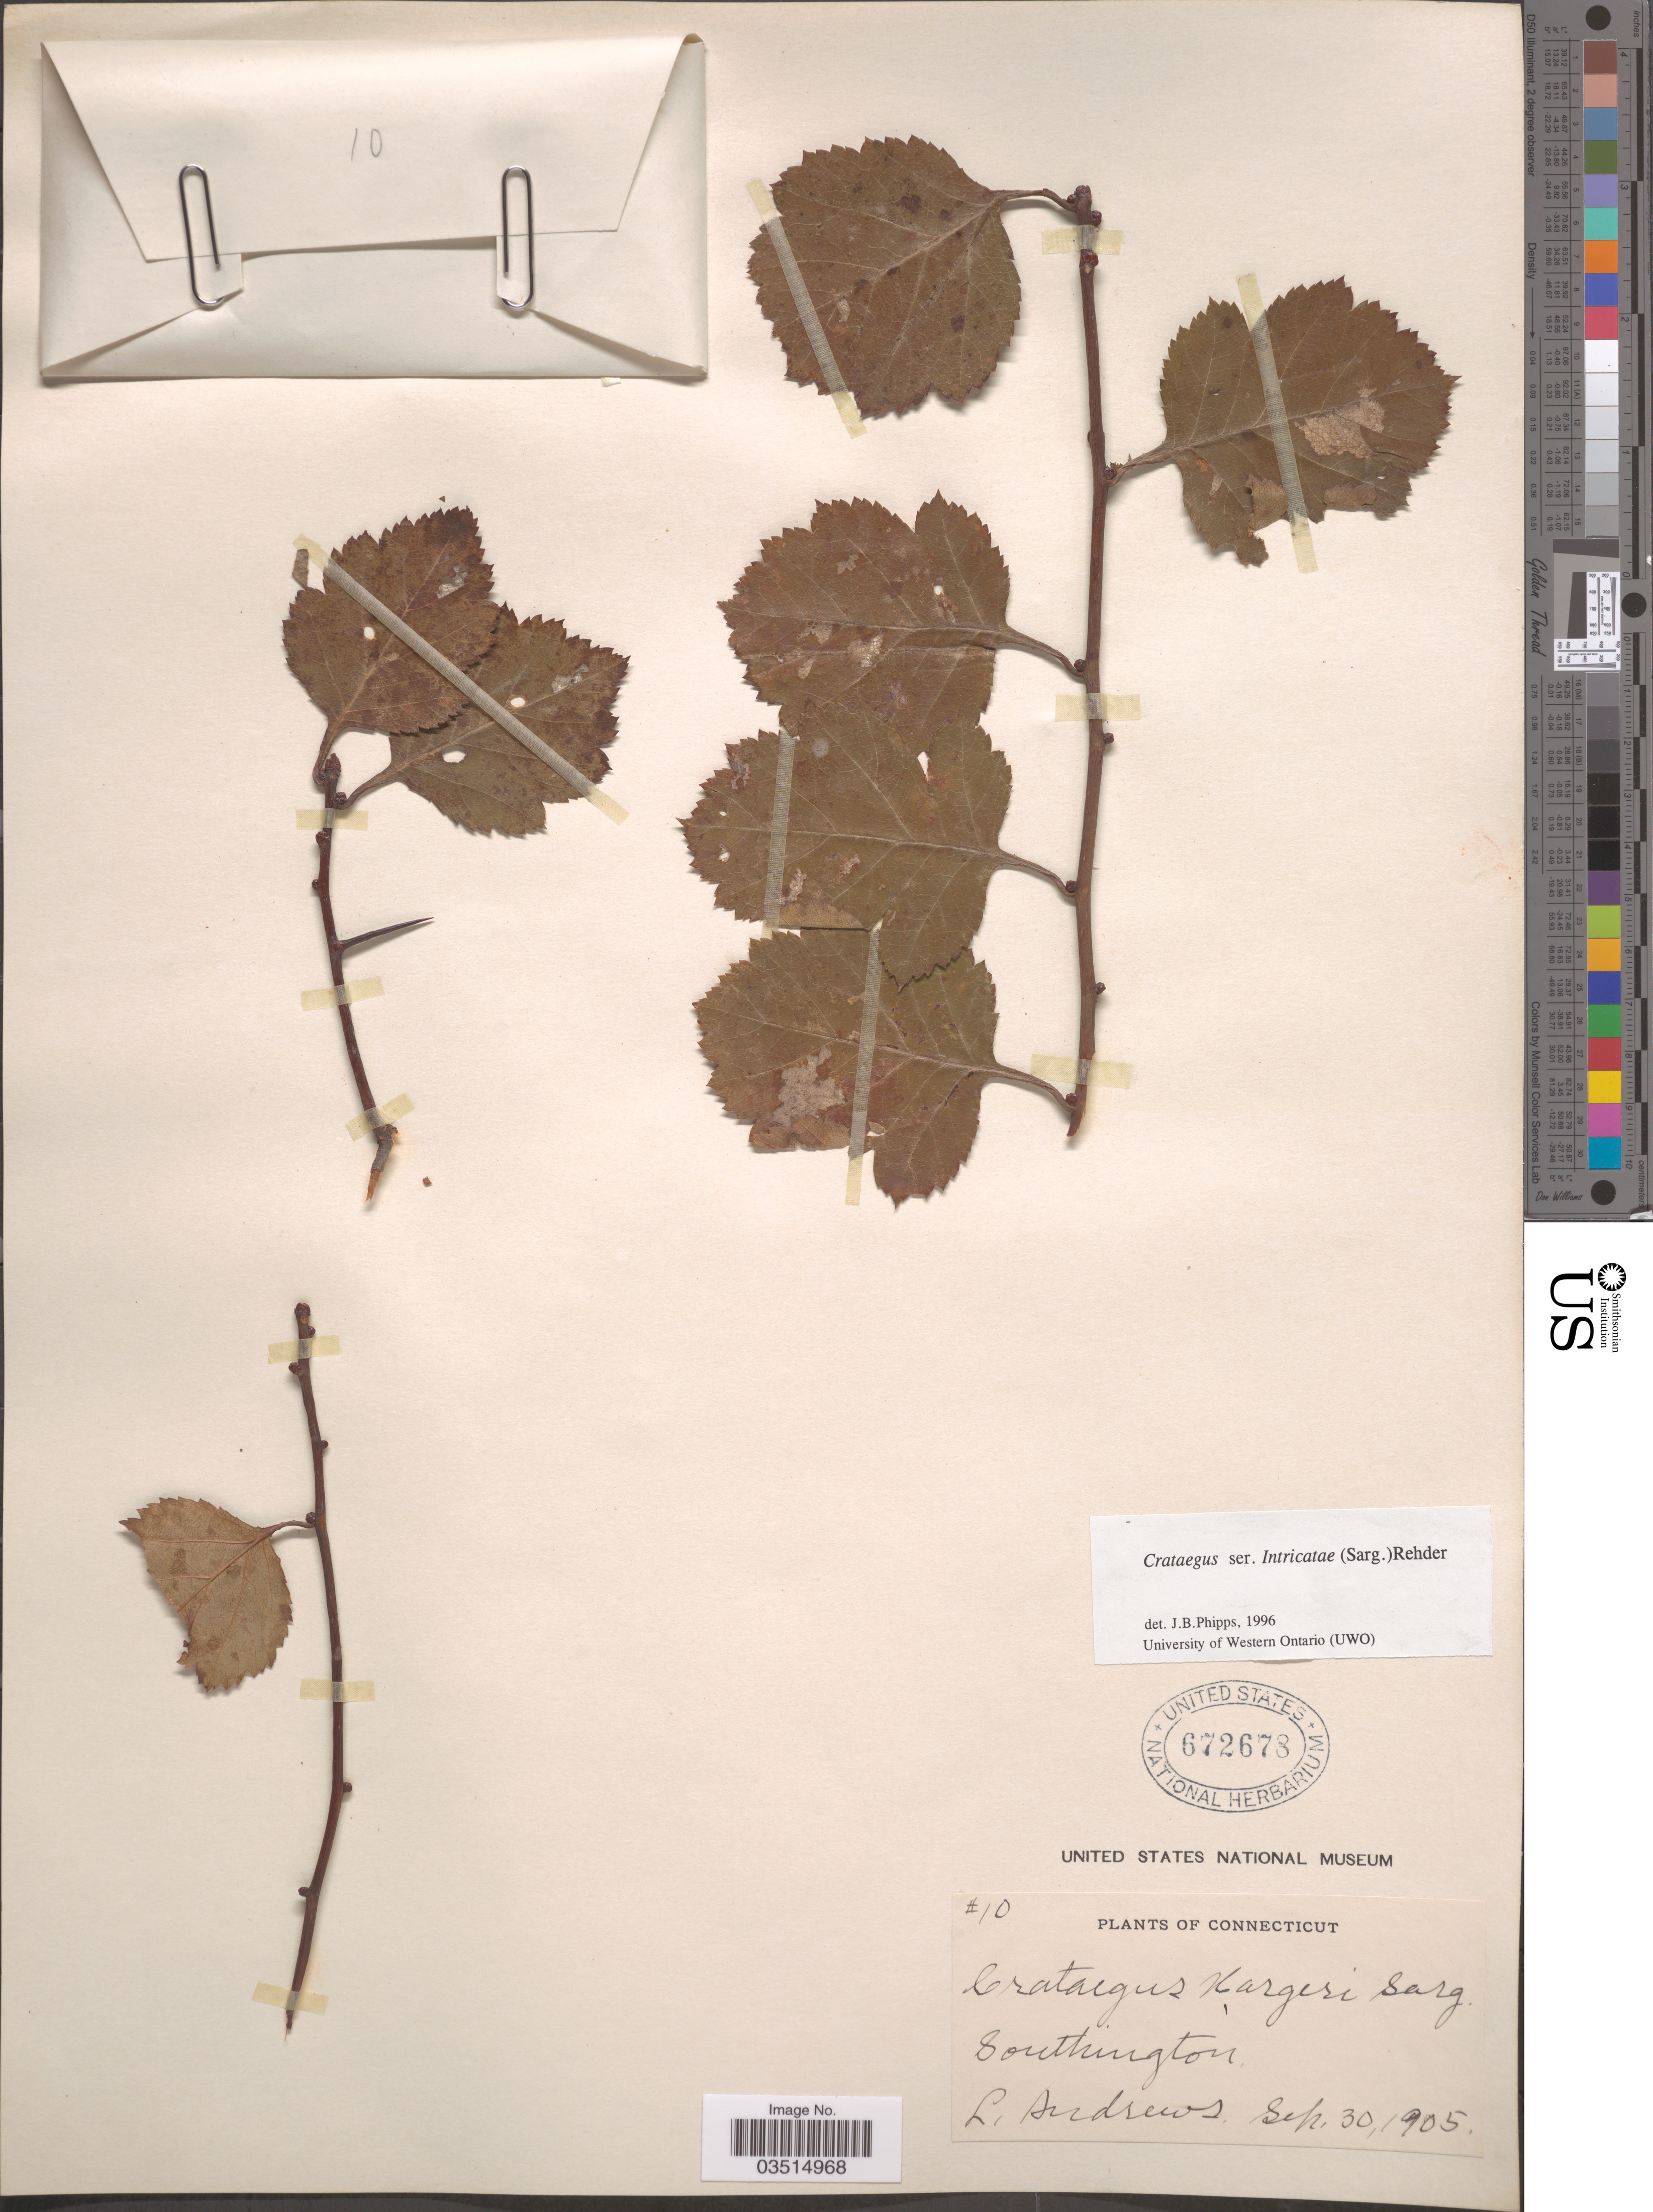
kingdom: Plantae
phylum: Tracheophyta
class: Magnoliopsida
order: Rosales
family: Rosaceae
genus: Crataegus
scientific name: Crataegus hargeri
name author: Sarg.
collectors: L. Andrews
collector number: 10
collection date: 1905-09-30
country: United States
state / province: Connecticut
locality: Southington.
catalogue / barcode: US 672678